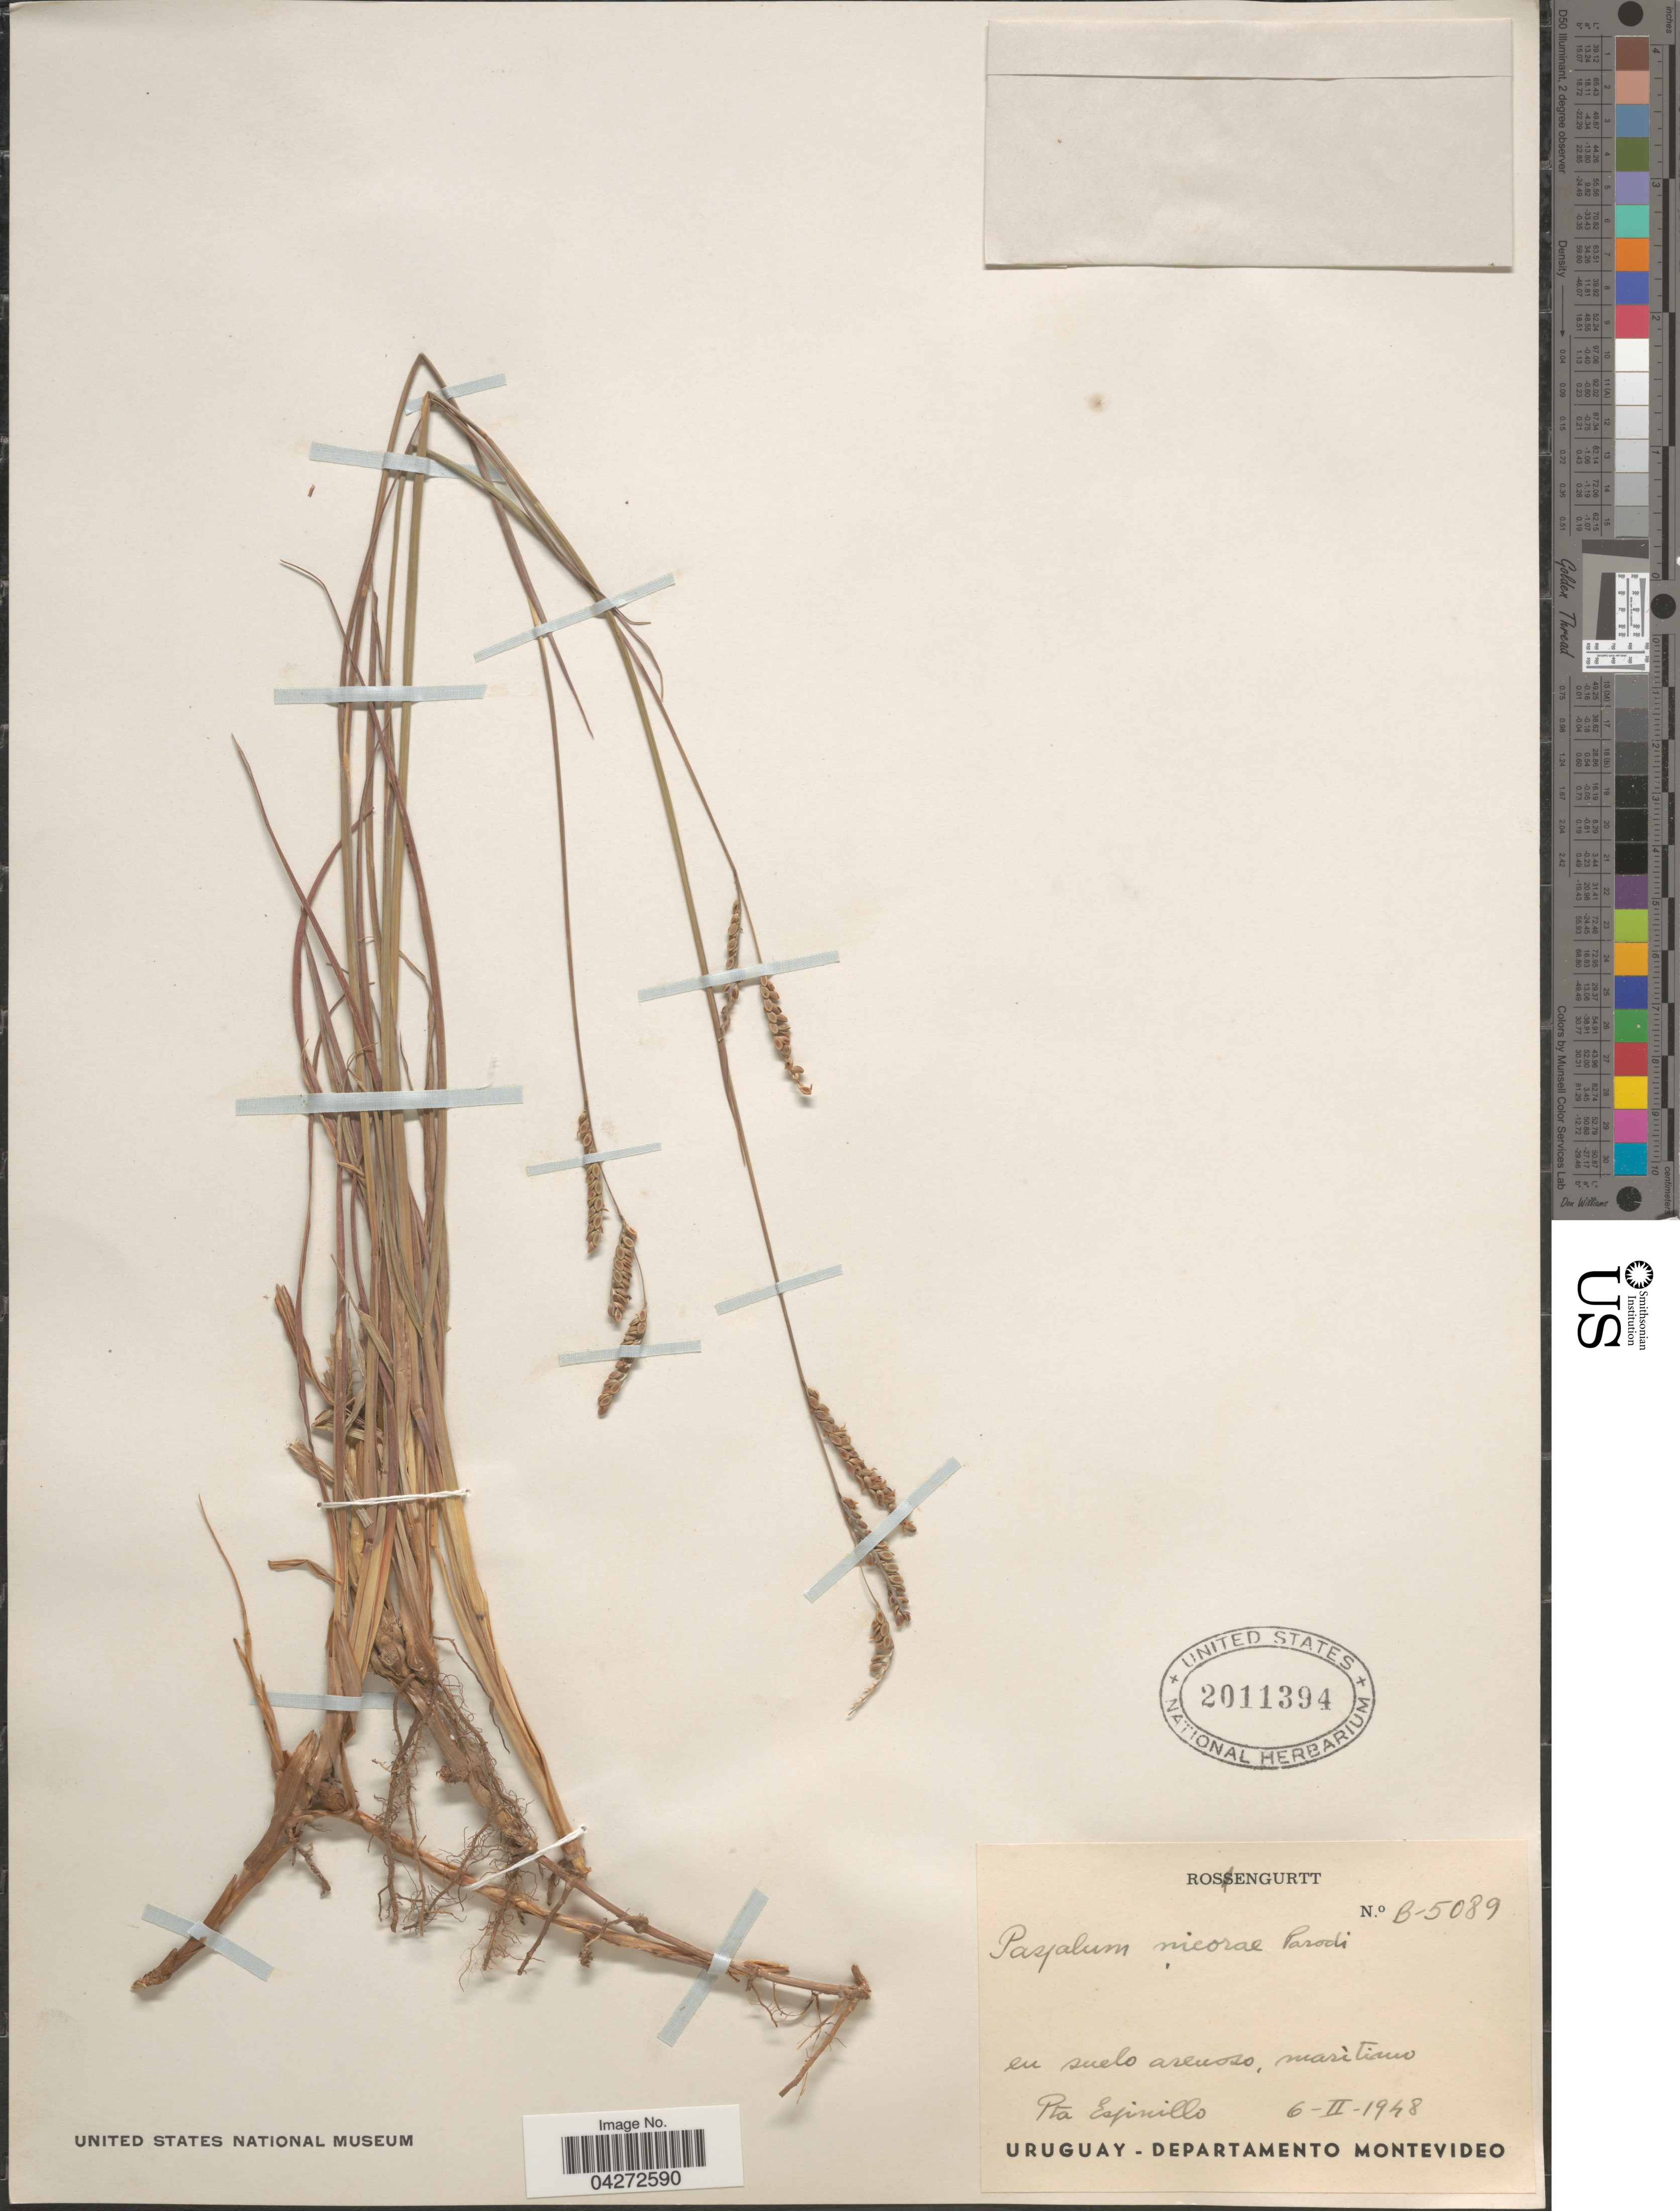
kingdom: Plantae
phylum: Tracheophyta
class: Liliopsida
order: Poales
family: Poaceae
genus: Paspalum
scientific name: Paspalum nicorae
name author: Parodi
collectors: Rosengurtt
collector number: B-5089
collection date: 1948-02-06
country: Uruguay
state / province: Montevideo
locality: En suelo arenoso, maritimo. Pta Espinillo. Departamento Montevideo.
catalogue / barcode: US 2011394